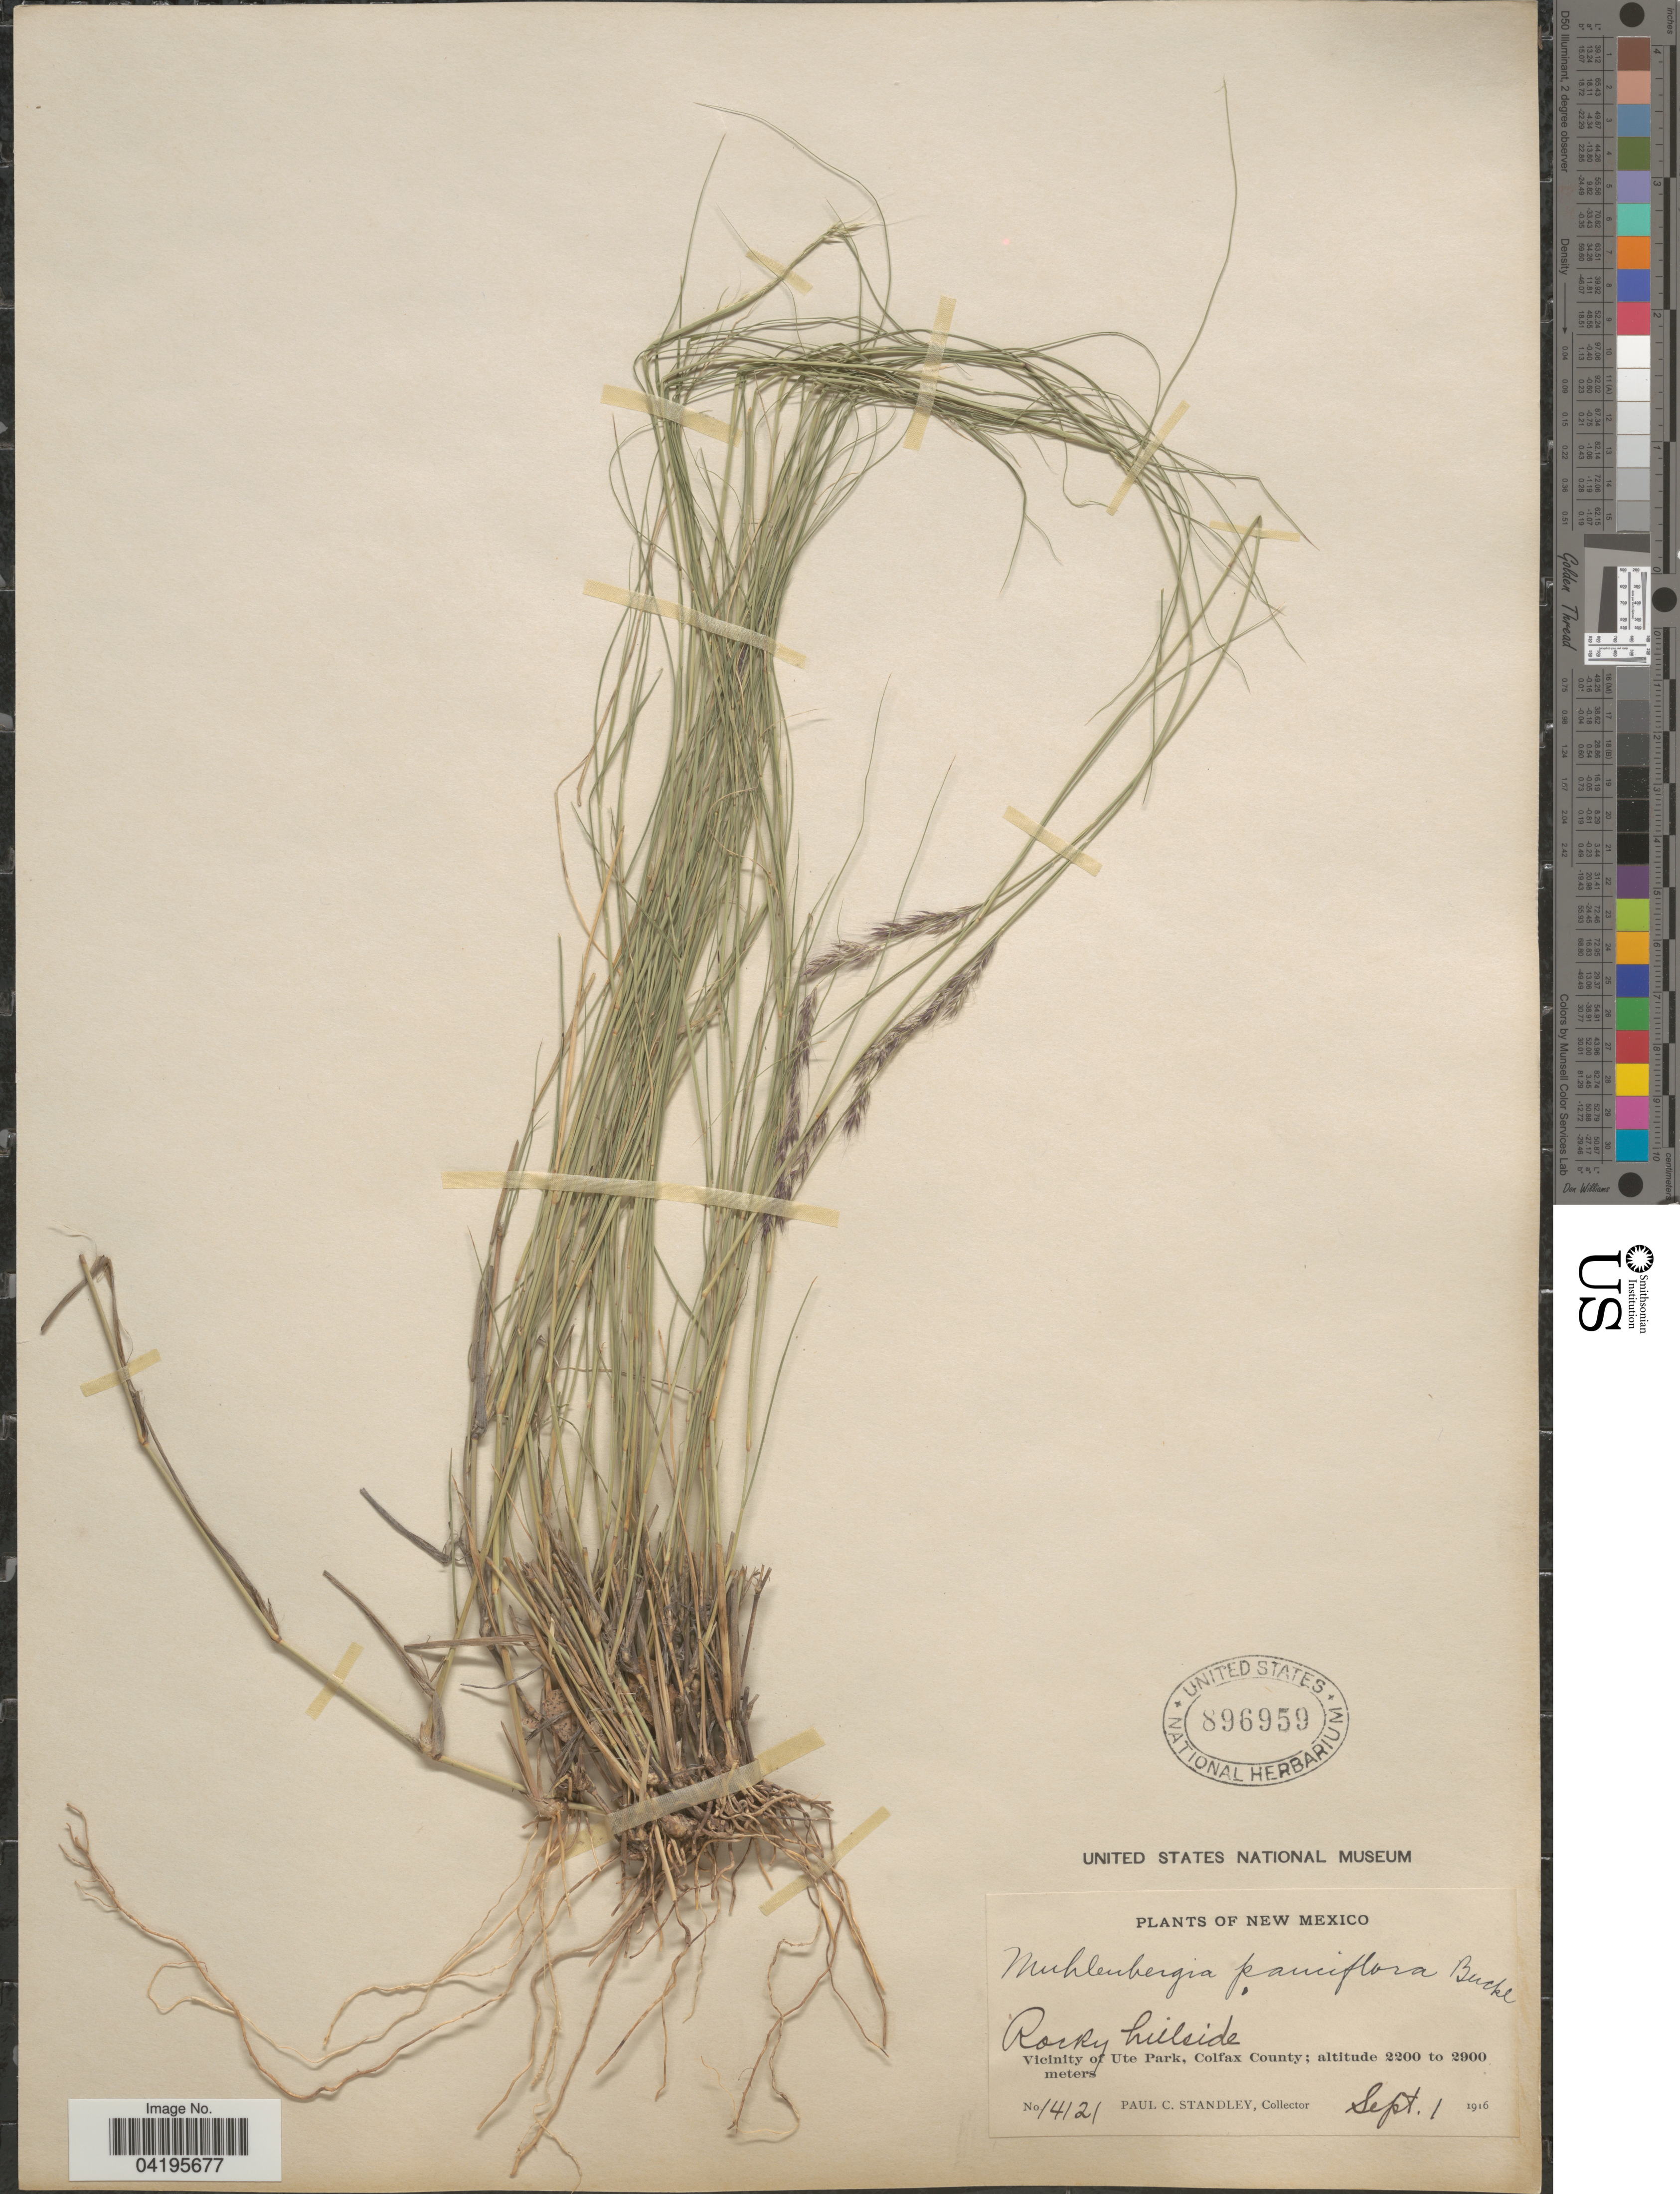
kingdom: Plantae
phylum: Tracheophyta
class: Liliopsida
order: Poales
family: Poaceae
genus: Muhlenbergia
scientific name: Muhlenbergia pauciflora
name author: Buckley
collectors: P. C. Standley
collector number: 14121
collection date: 1916-09-01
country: United States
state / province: New Mexico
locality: Vicinity of Ute Park, Colfax County.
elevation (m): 2200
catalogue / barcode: US 896959